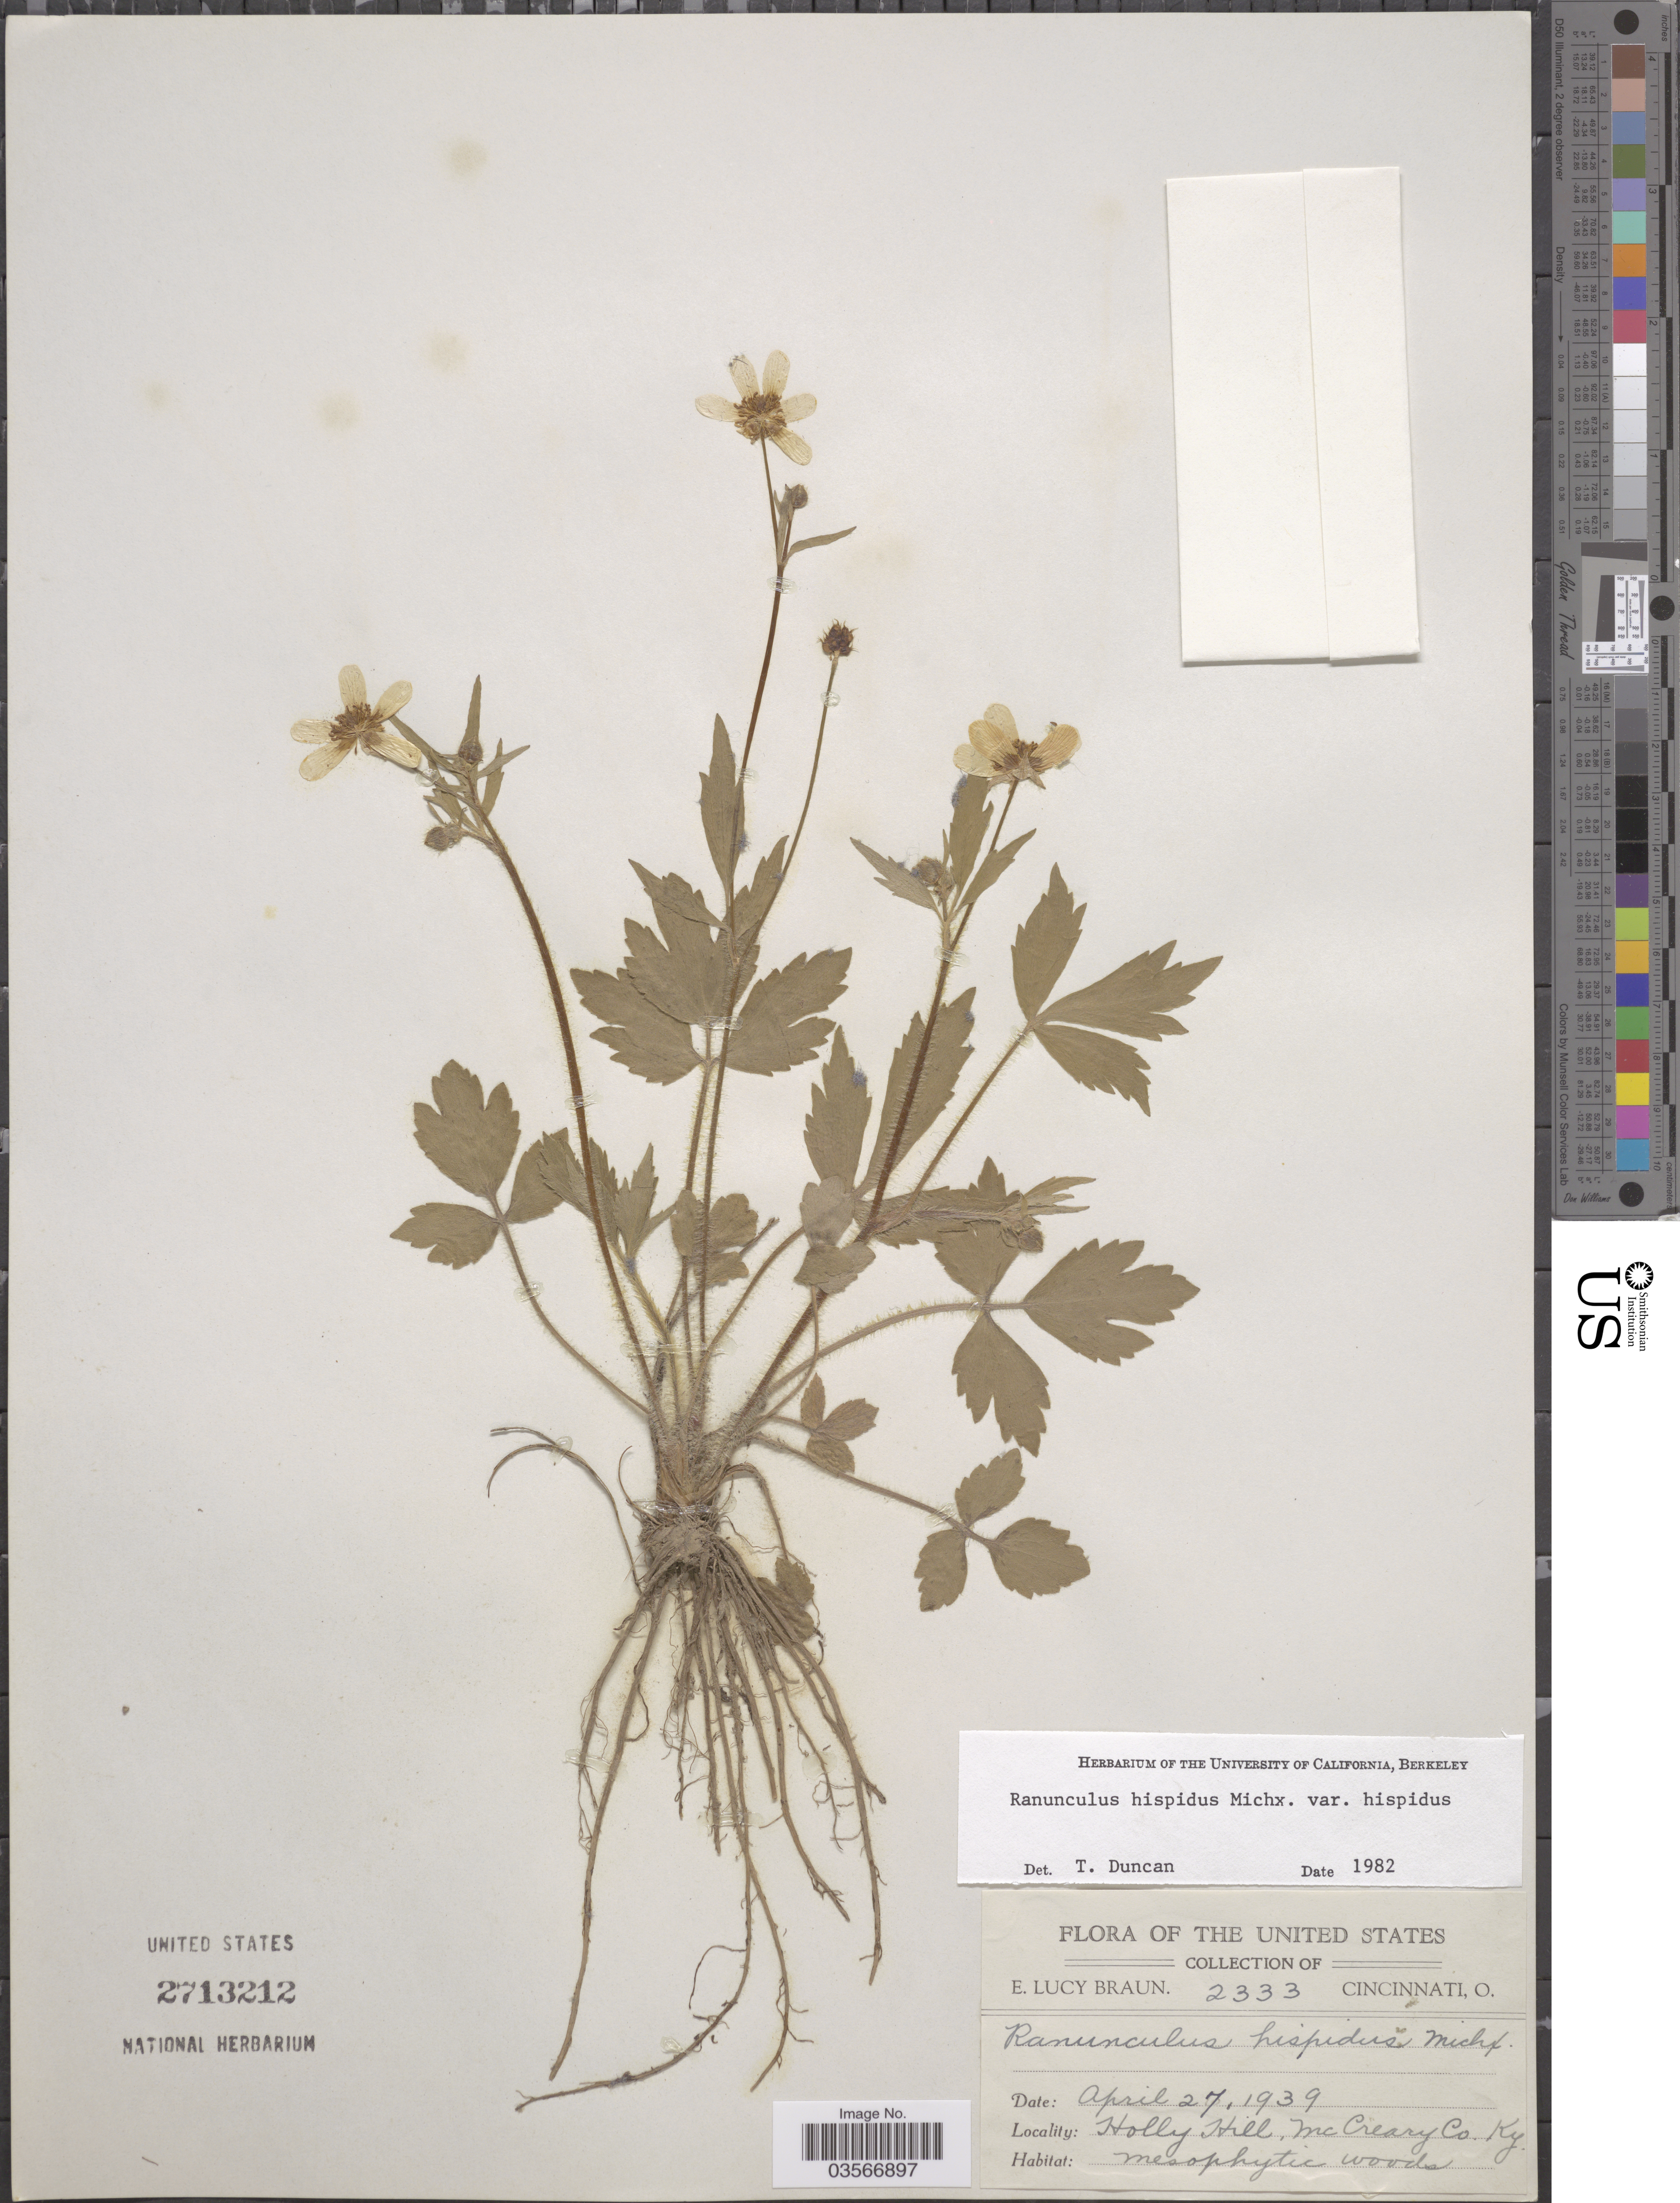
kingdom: Plantae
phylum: Tracheophyta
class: Magnoliopsida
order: Ranunculales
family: Ranunculaceae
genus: Ranunculus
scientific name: Ranunculus hispidus var. hispidus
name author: Michx.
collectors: E. L. Braun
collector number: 2333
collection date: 1939-04-27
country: United States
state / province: Kentucky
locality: Holly Hill, McCreary Co.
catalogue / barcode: US 2713212